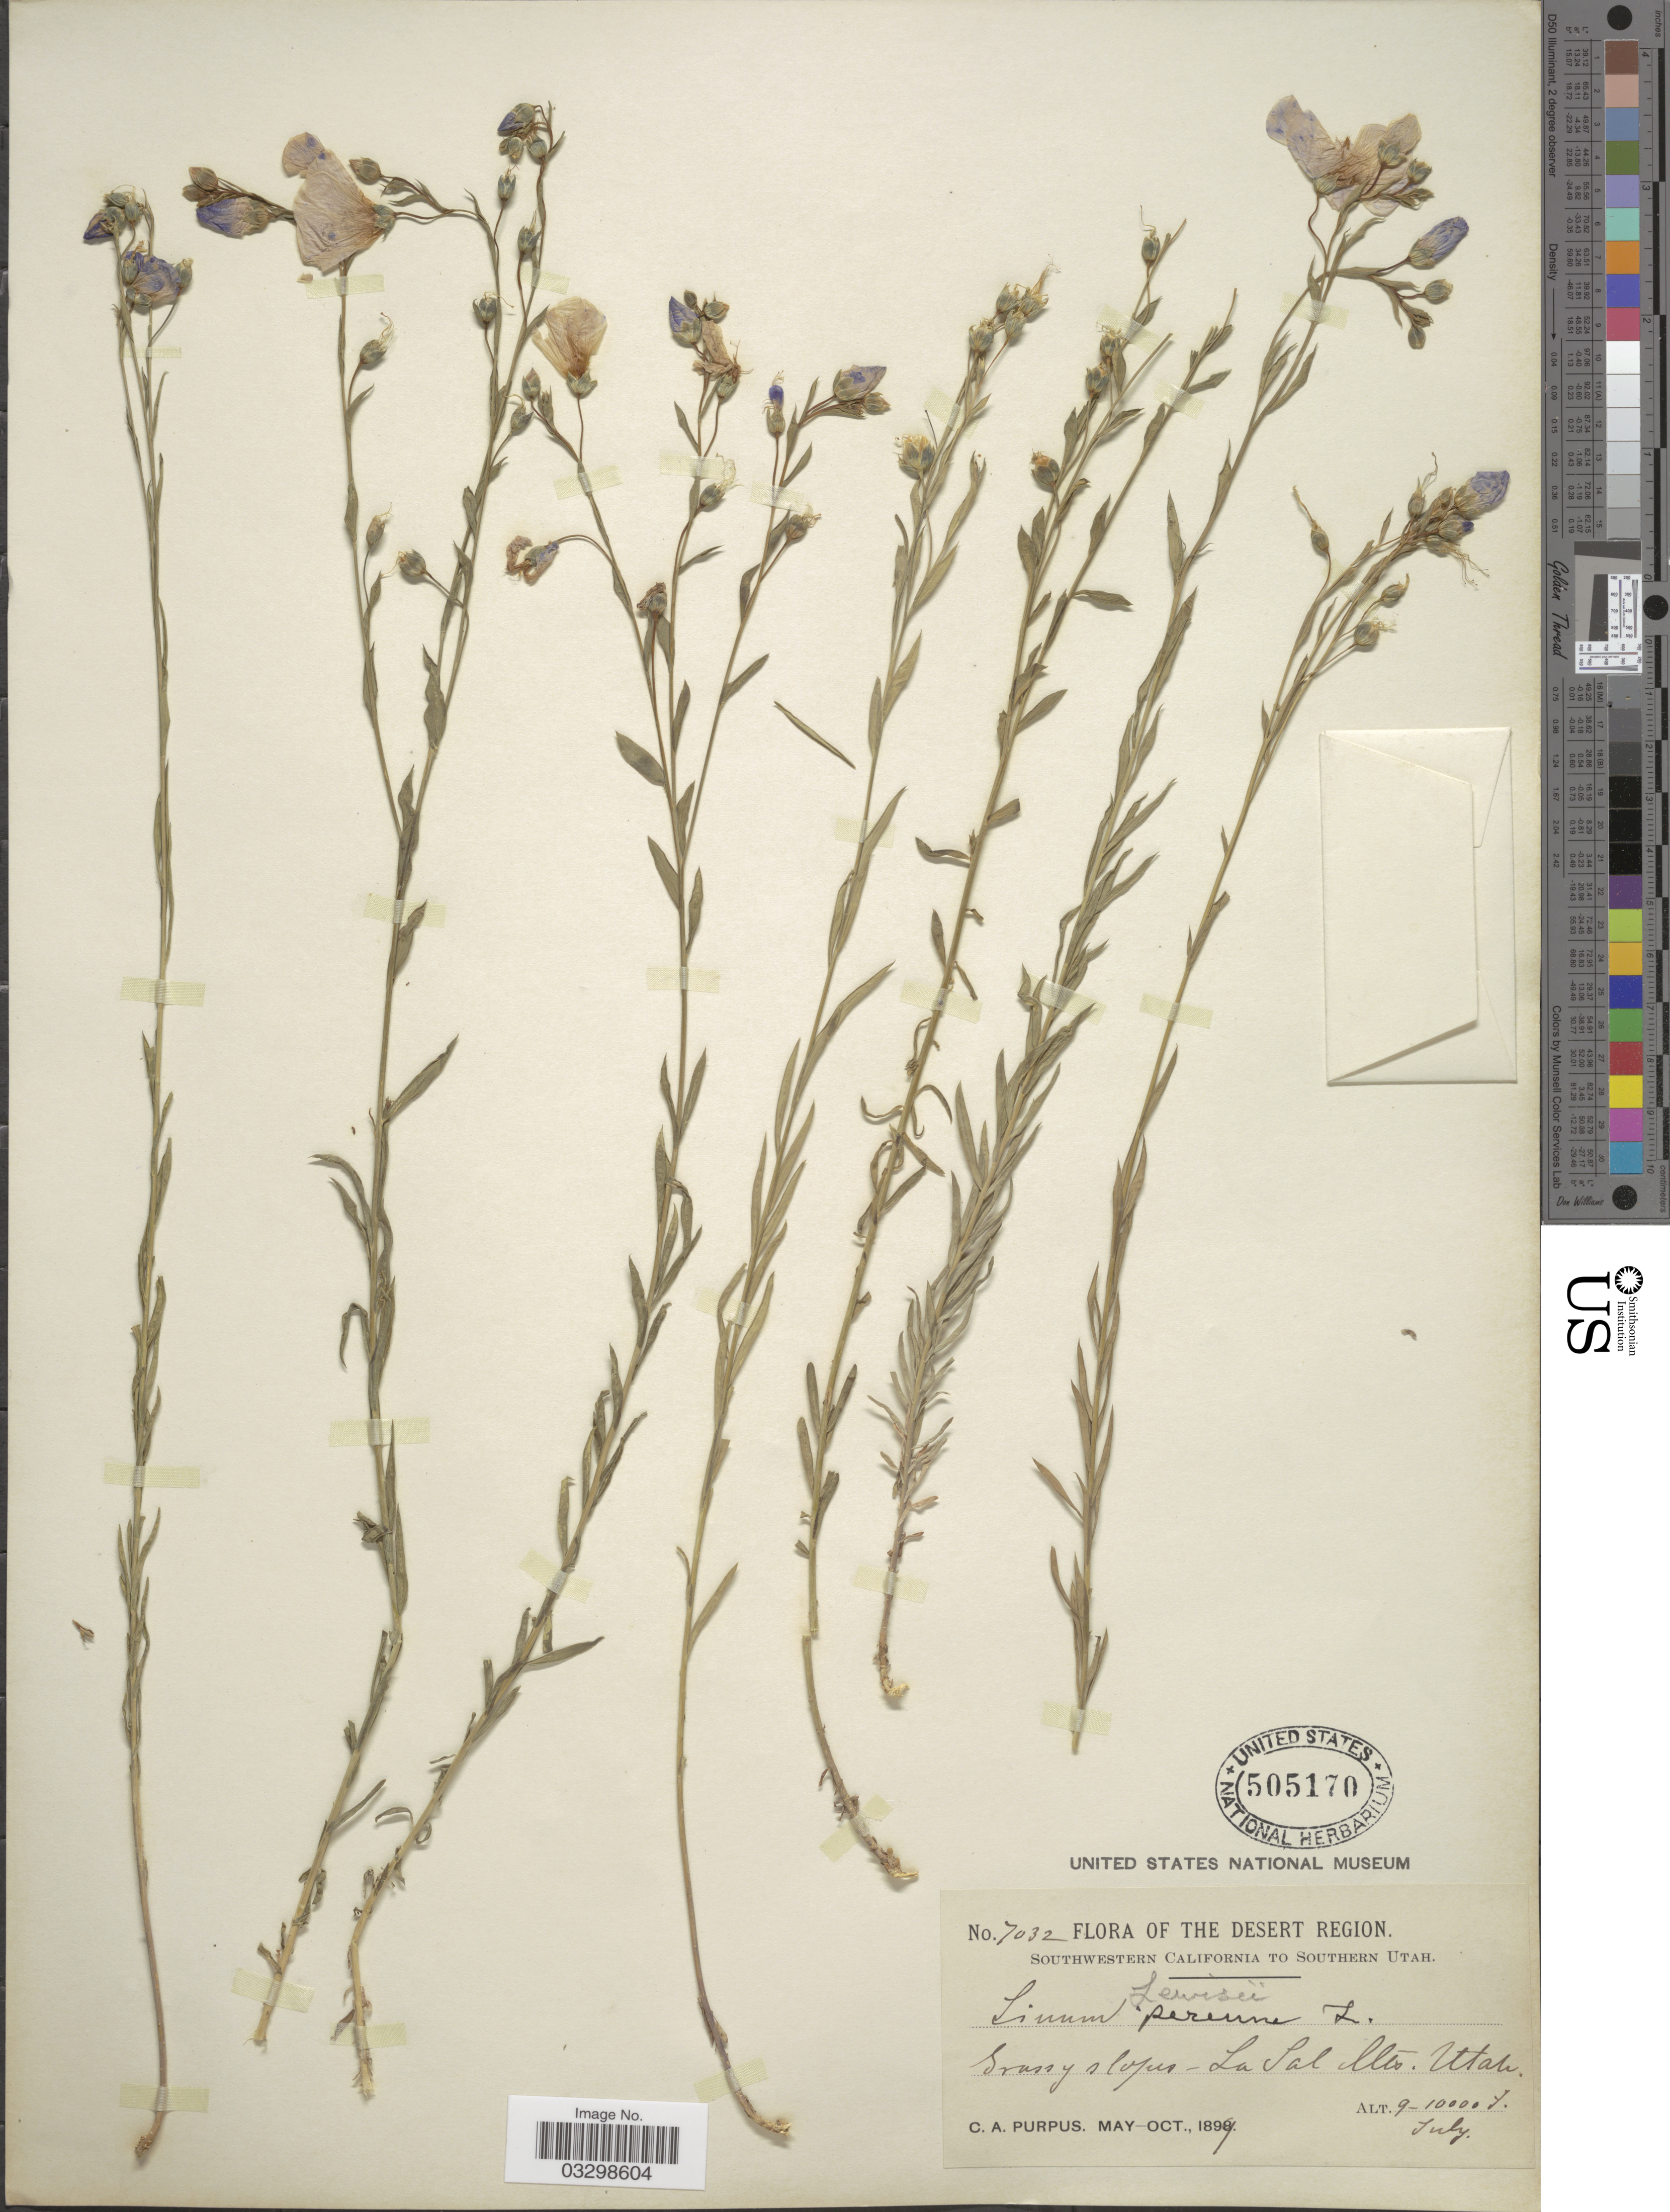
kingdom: Plantae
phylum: Tracheophyta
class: Magnoliopsida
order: Malpighiales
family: Linaceae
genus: Linum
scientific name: Linum lewisii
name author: Pursh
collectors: C. A. Purpus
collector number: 7032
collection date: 1899-07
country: United States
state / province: Utah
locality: Southern Utah. La Sal Mts.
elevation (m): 2743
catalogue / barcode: US 505170